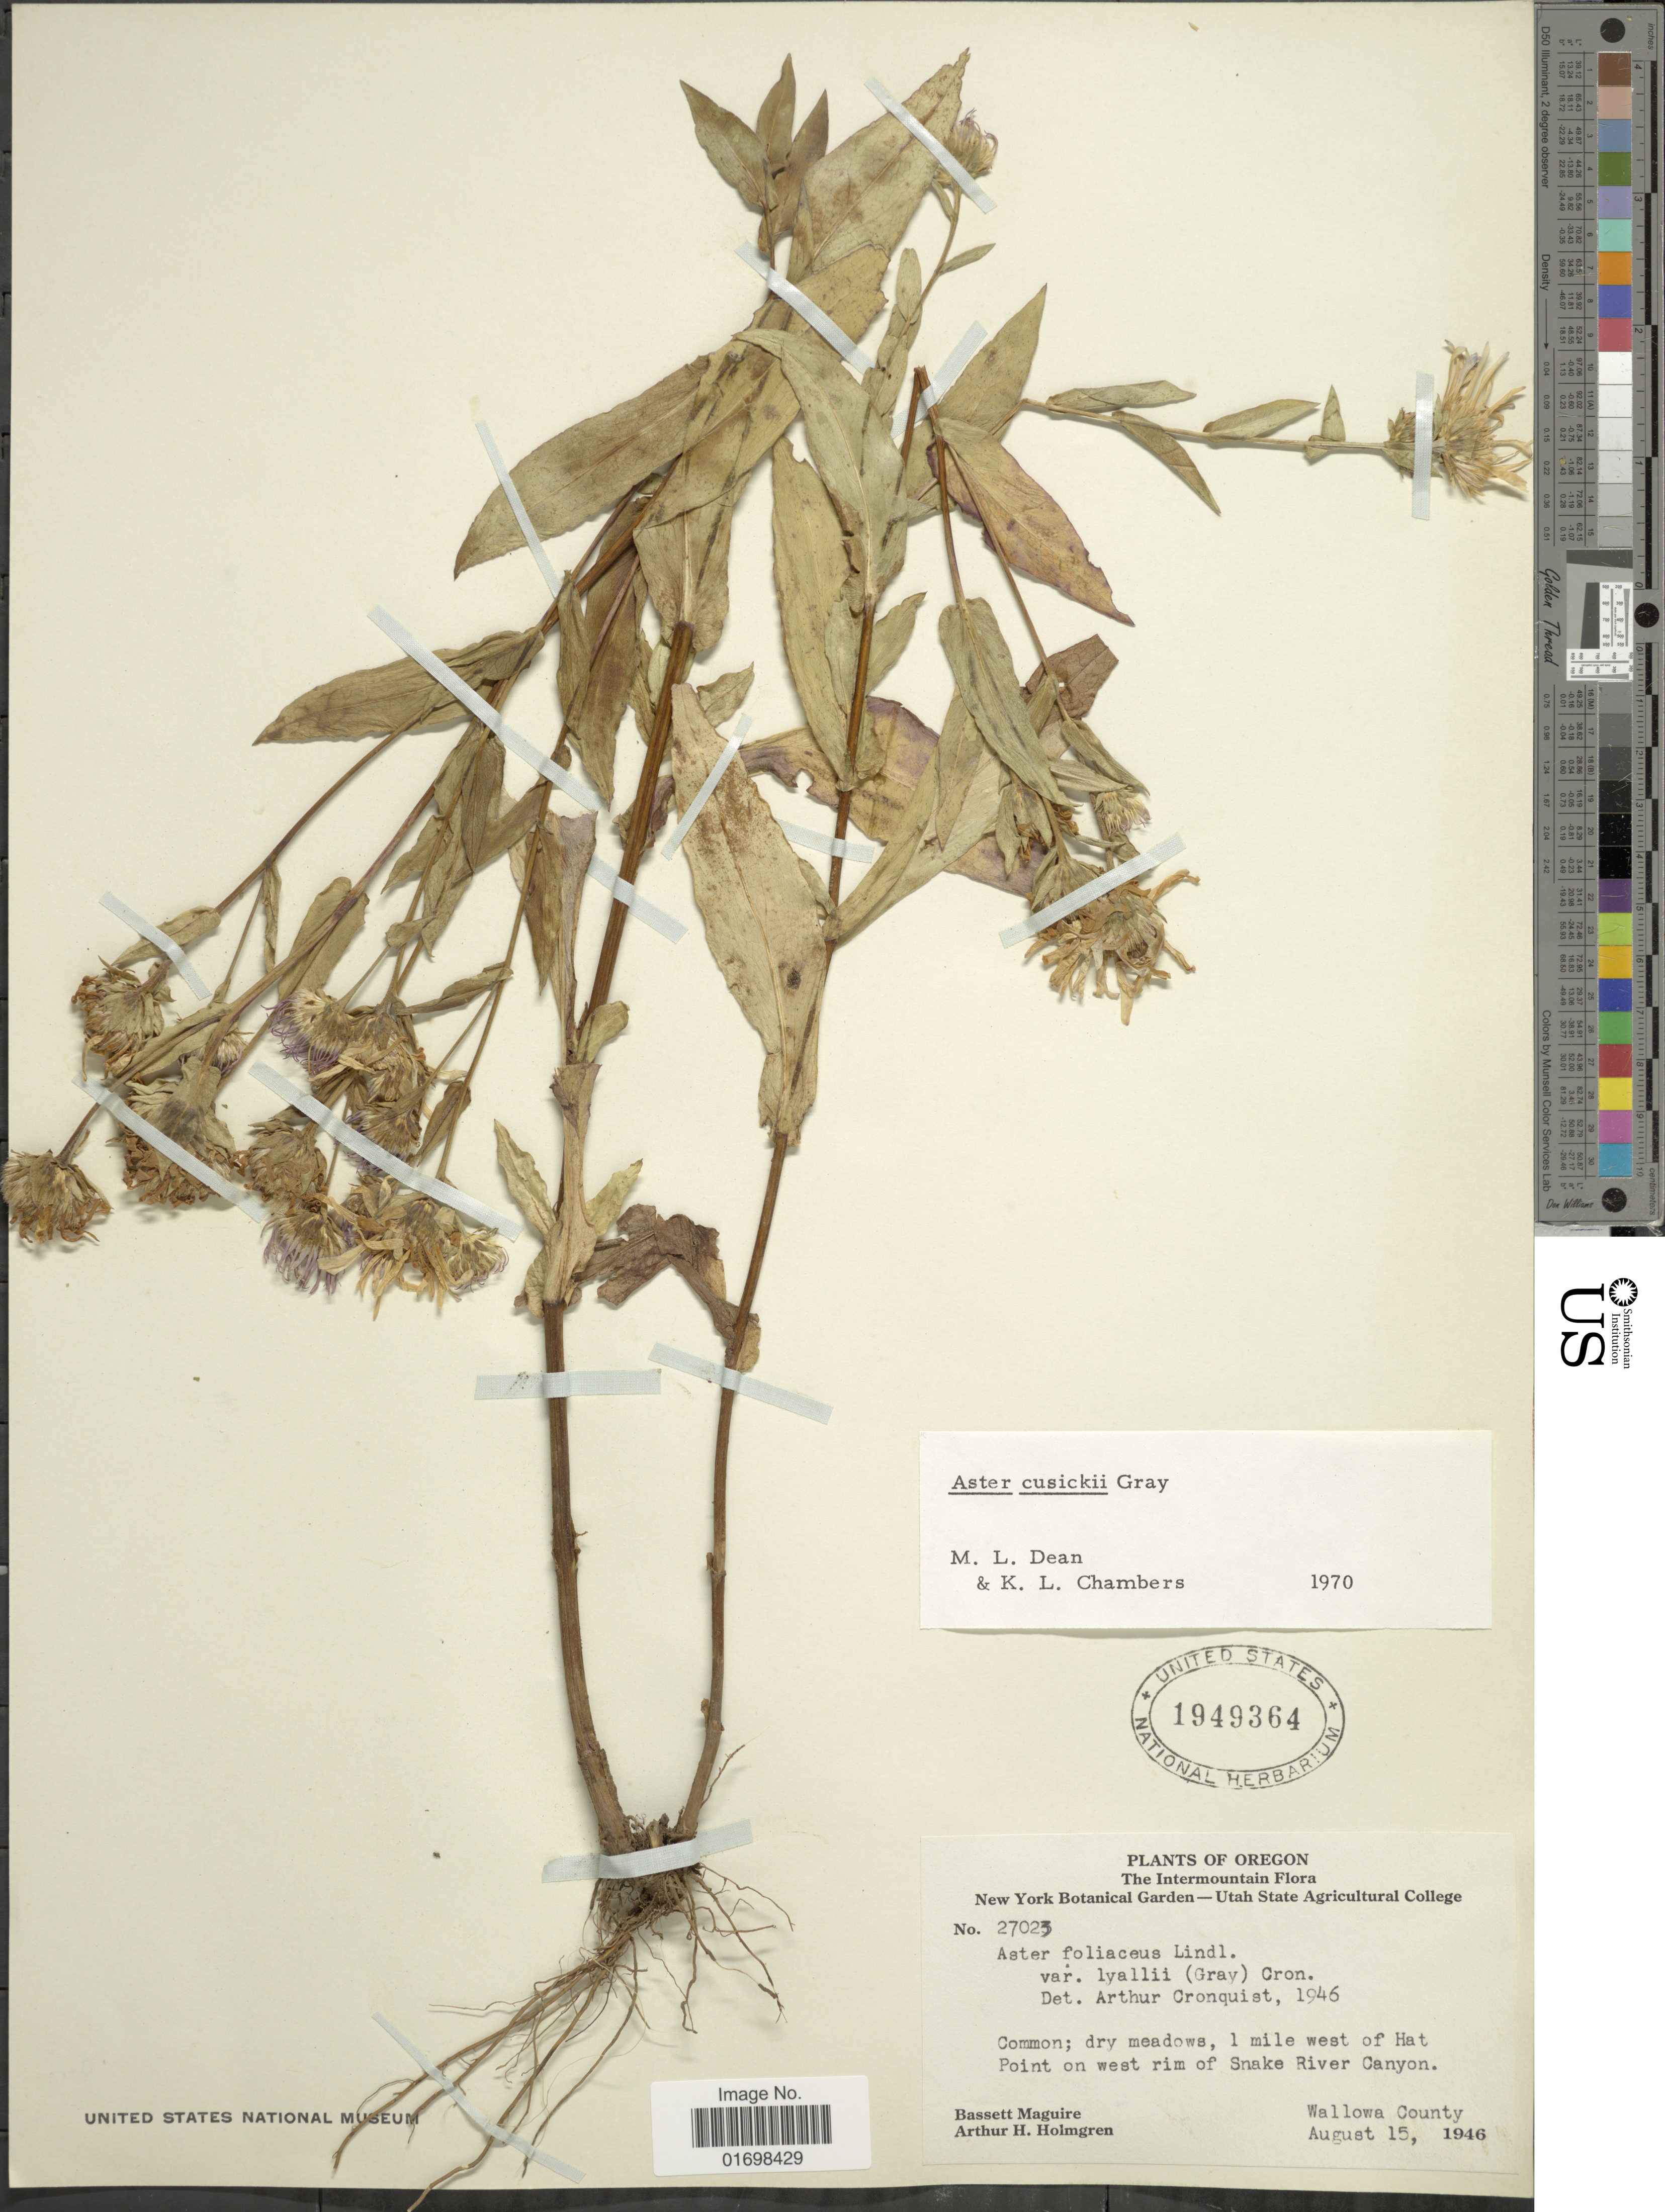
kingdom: Plantae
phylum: Tracheophyta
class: Magnoliopsida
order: Asterales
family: Asteraceae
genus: Symphyotrichum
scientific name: Symphyotrichum cusickii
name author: (A. Gray) G.L. Nesom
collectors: B. Maguire & A. H. Holmgren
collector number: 27023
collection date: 1946-08-15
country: United States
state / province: Oregon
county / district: Wallowa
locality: Oregon, 1 mile west of Hat Point on wet rim of Snake River Canyon, Wallowa County.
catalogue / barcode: US 1949364